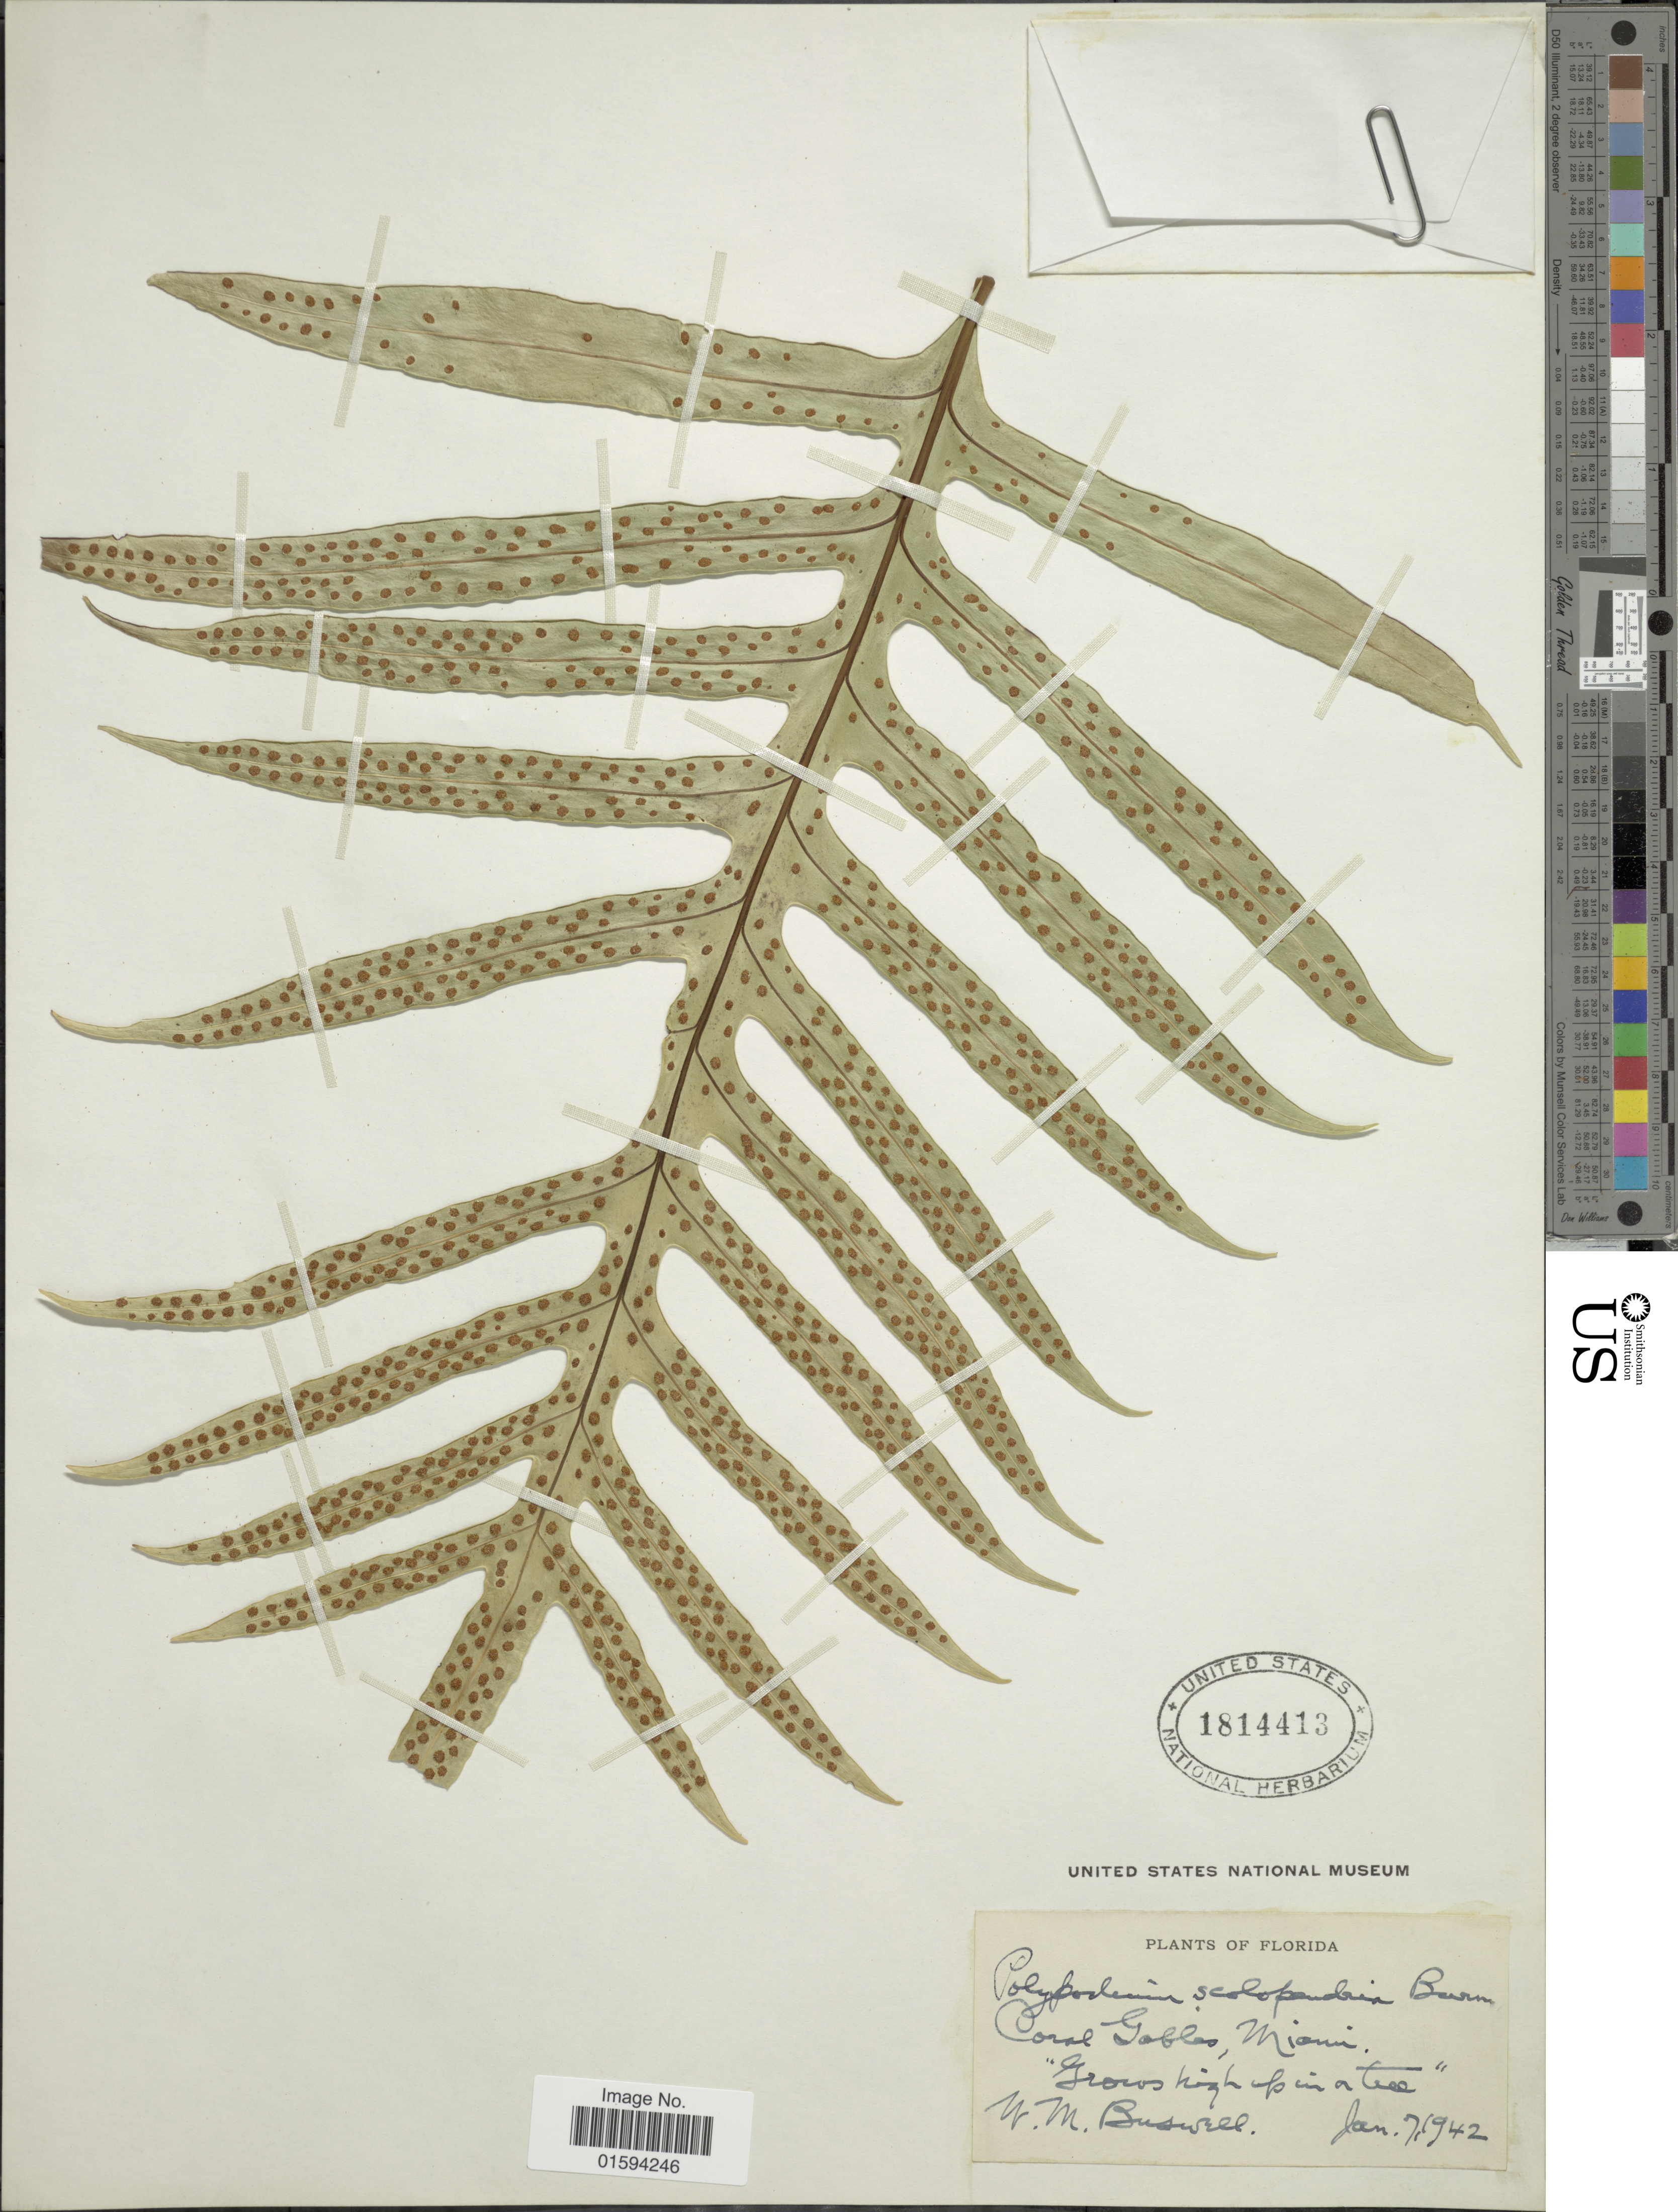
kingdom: Plantae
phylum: Tracheophyta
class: Polypodiopsida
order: Polypodiales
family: Polypodiaceae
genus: Polypodium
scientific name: Polypodium scolopendria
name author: Burm. f.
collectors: W. Buswell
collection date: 1942-01-07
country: United States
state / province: Florida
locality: Coral Gablas, Miami, "grows high up in a tree"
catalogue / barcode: US 1814413